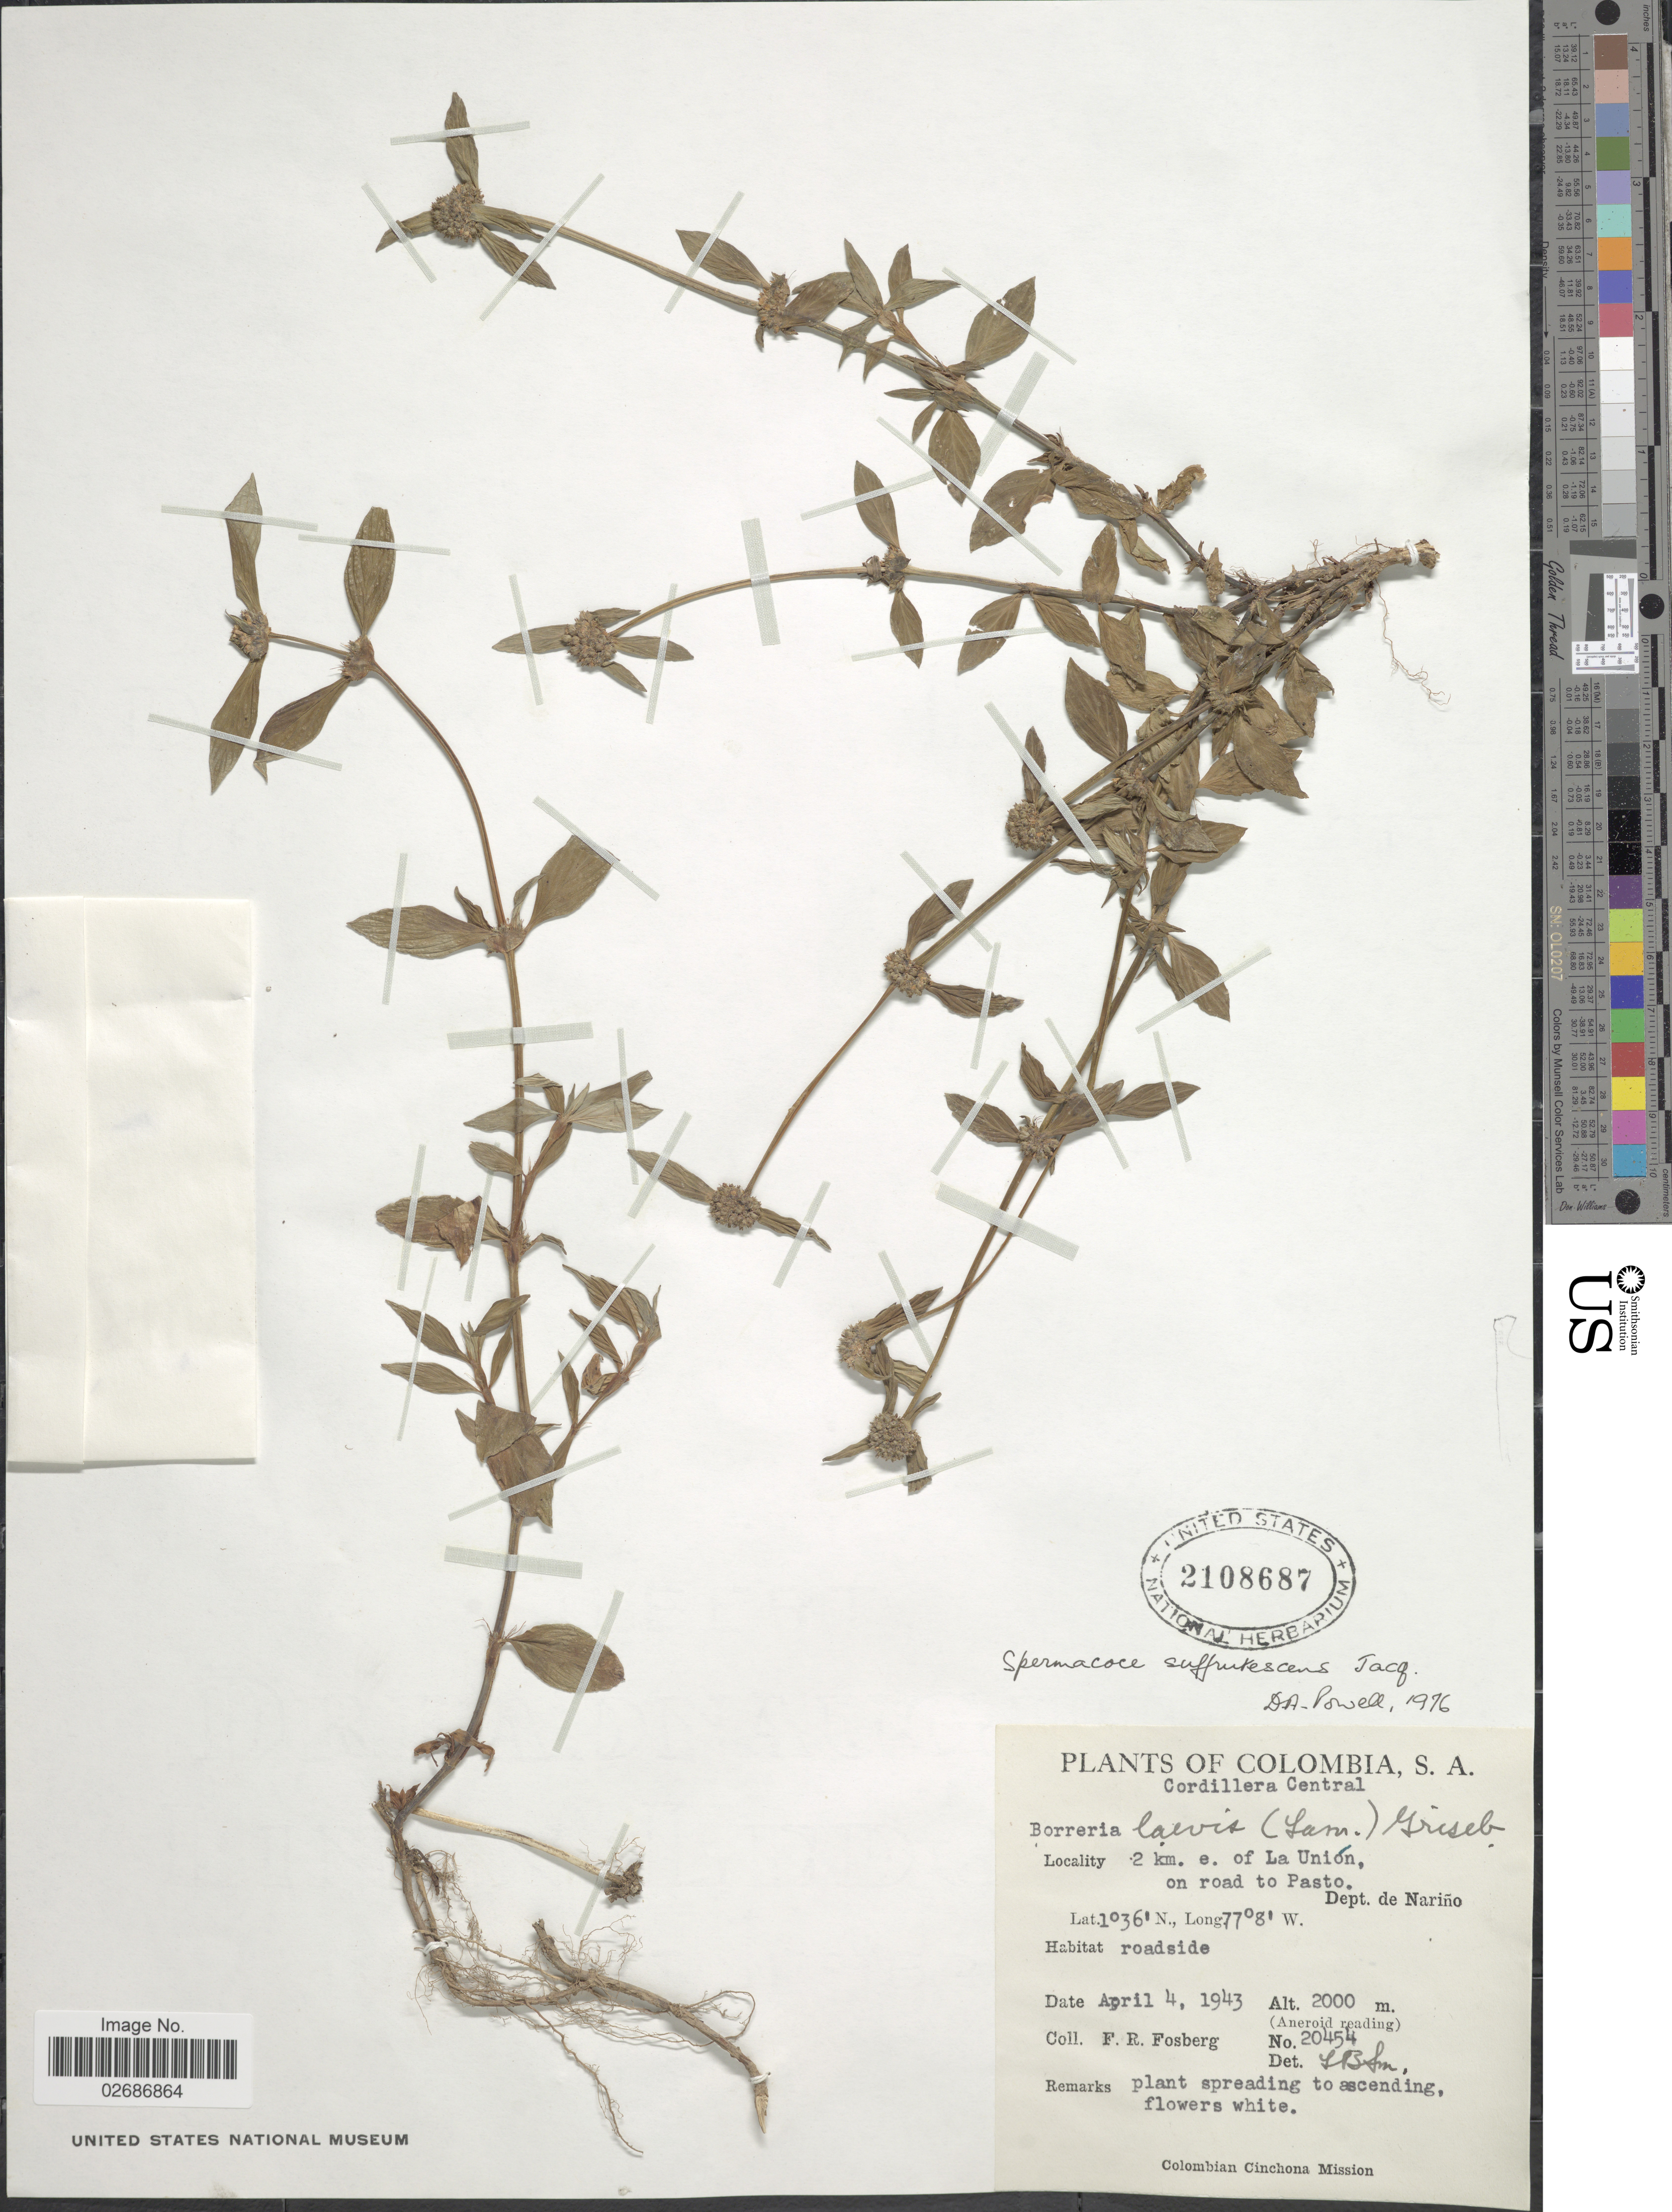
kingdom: Plantae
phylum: Tracheophyta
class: Magnoliopsida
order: Gentianales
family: Rubiaceae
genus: Borreria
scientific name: Borreria remota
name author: (Lam.) Bacigalupo & E.L. Cabral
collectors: F. R. Fosberg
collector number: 20454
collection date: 1943-04-04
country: Colombia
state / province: Nariño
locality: Cordillera Central, 2 km. e. of La Union, on road to Pasto, roadside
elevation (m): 2000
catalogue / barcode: US 2108687